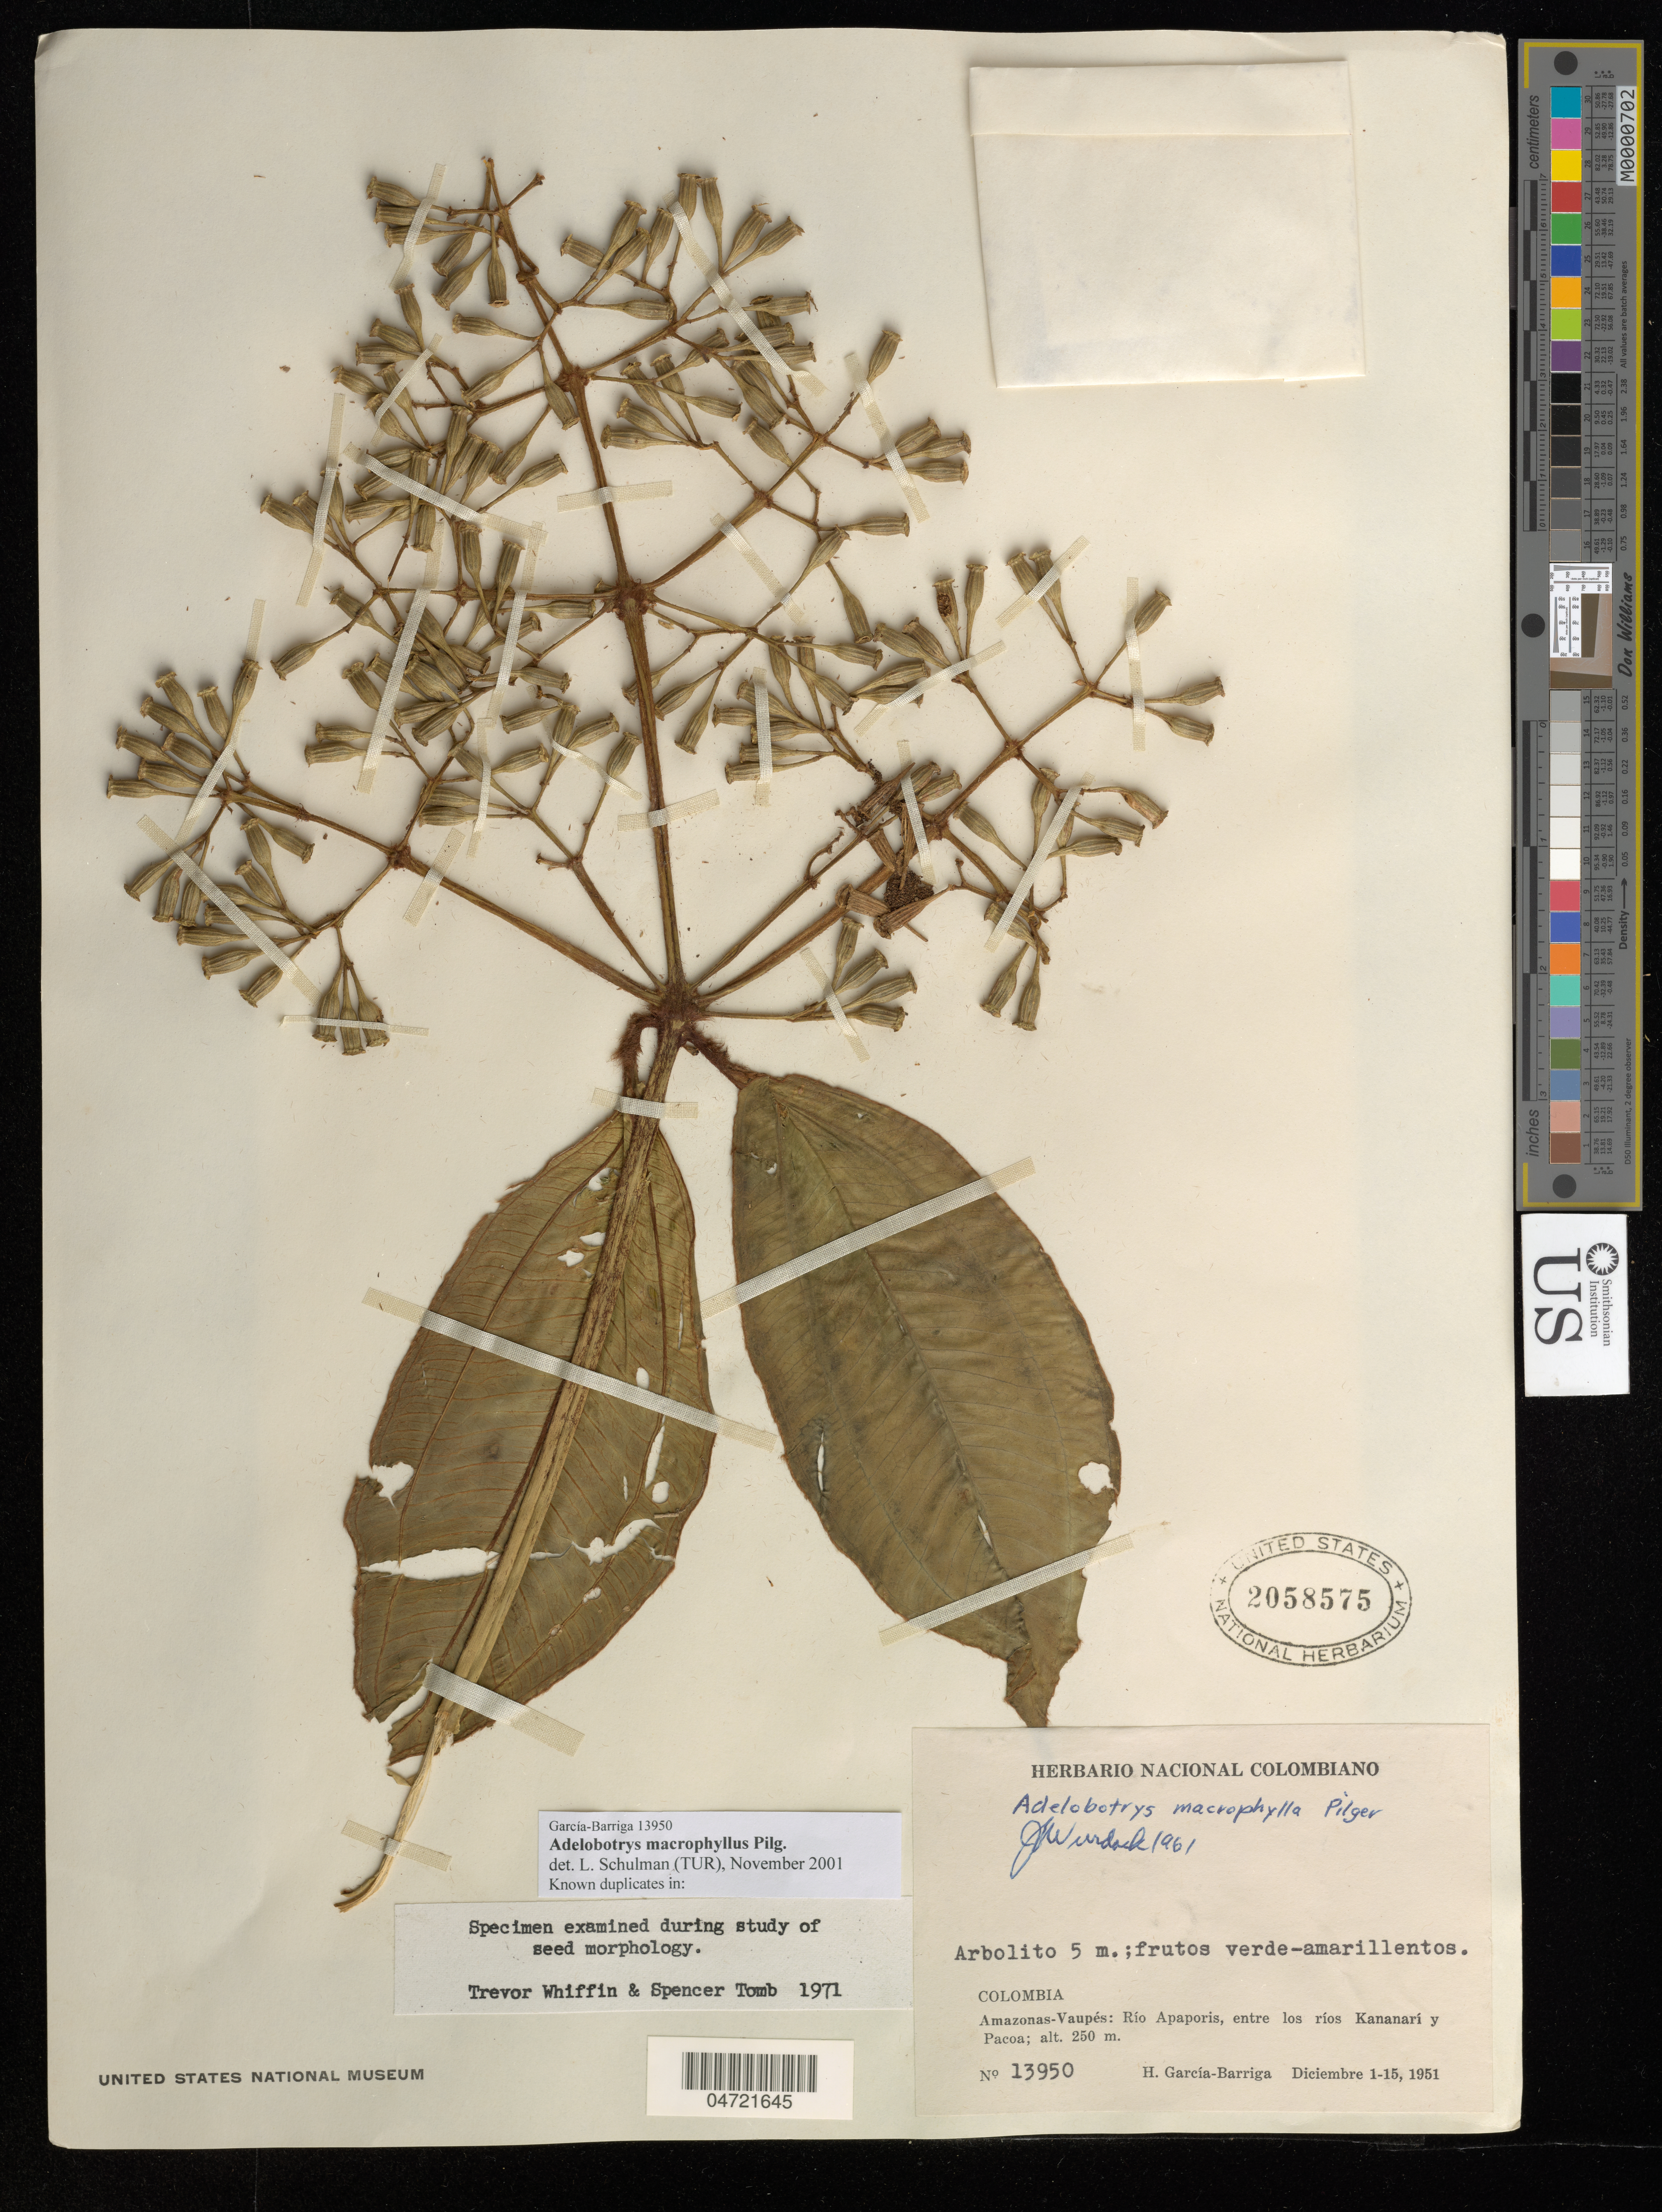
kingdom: Plantae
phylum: Tracheophyta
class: Magnoliopsida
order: Myrtales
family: Melastomataceae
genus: Adelobotrys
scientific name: Adelobotrys macrophyllus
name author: Pilg.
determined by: Schulman, Leif, (TUR), University of Turku (FINLAND)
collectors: H. García Barriga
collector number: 13950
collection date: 1951-12-01/1951-12-15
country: Colombia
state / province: Amazônas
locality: Rio Apaporis, entre los rios Kananari y Pacoa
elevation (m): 250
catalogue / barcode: US 2058575